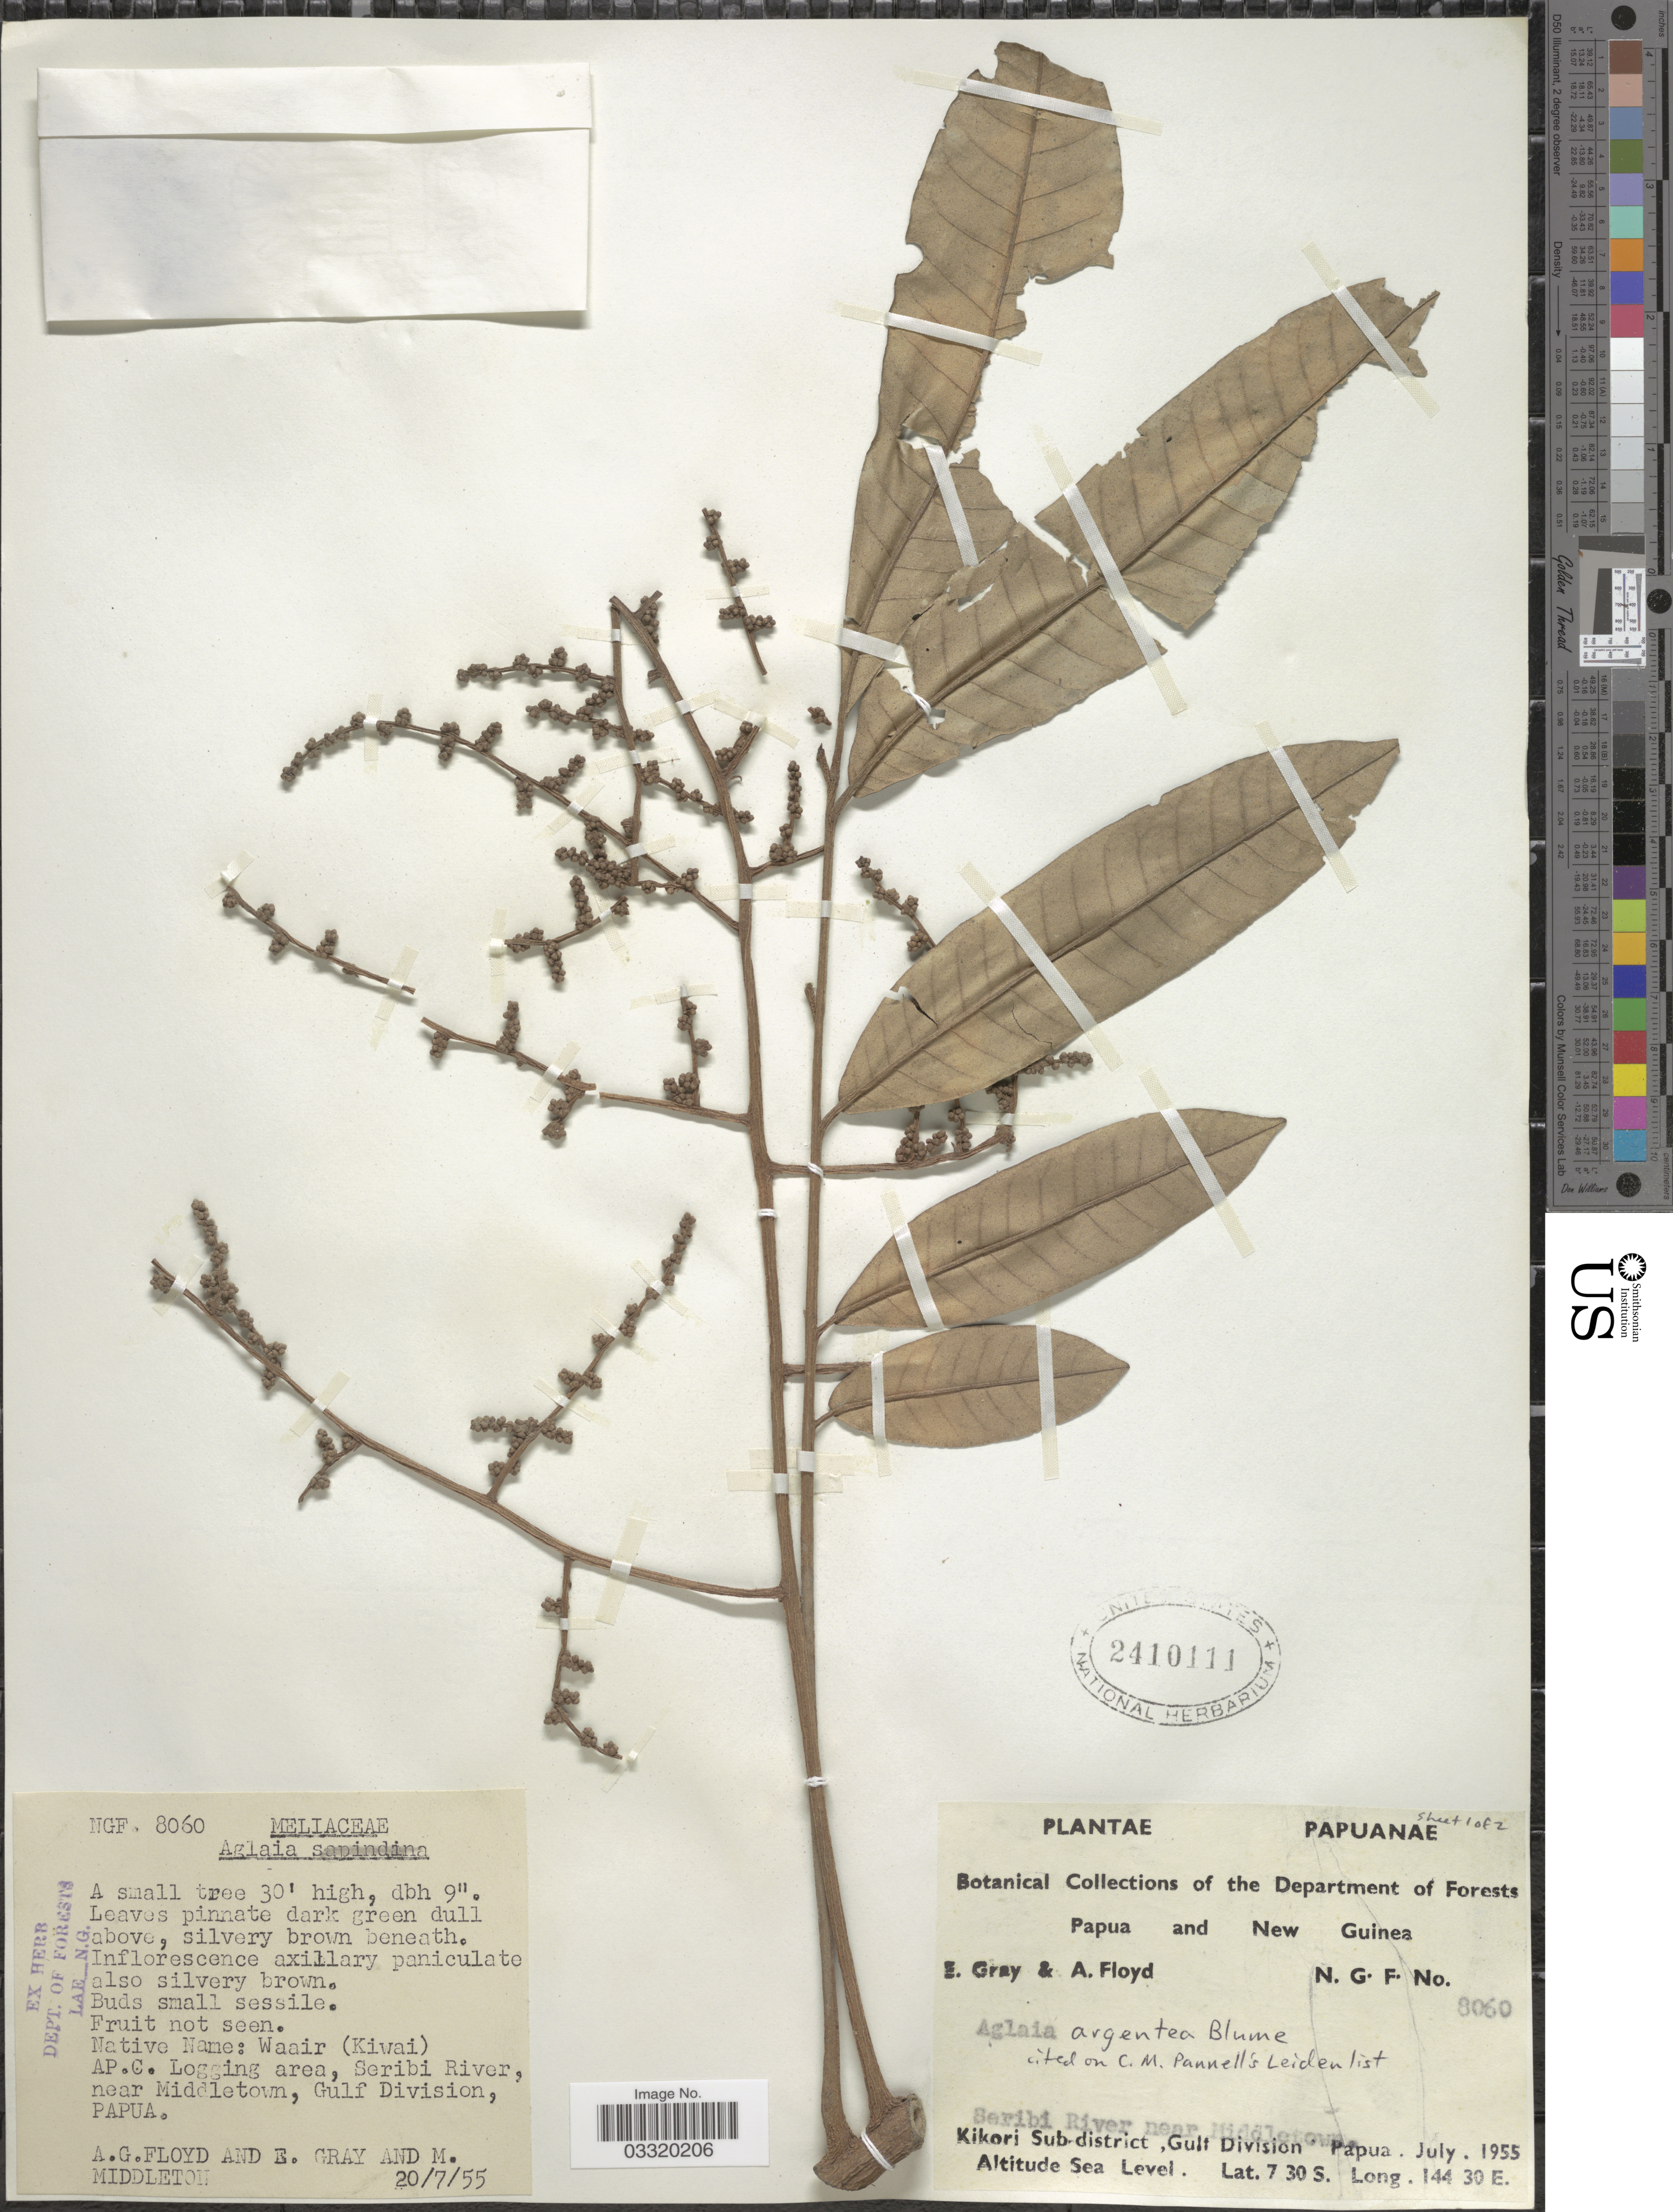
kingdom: Plantae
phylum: Tracheophyta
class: Magnoliopsida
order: Sapindales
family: Meliaceae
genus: Aglaia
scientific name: Aglaia argentea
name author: Blume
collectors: A. G. Floyd & E. C. G. Gray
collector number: NGF8060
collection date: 1955-07-20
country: Papua New Guinea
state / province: Gulf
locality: AP. C. Logging area, Seribi River, near Middletown, Gulf Division, Papua. Beribi River near Middletown. Kikori Sub-district.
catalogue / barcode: US 2410111